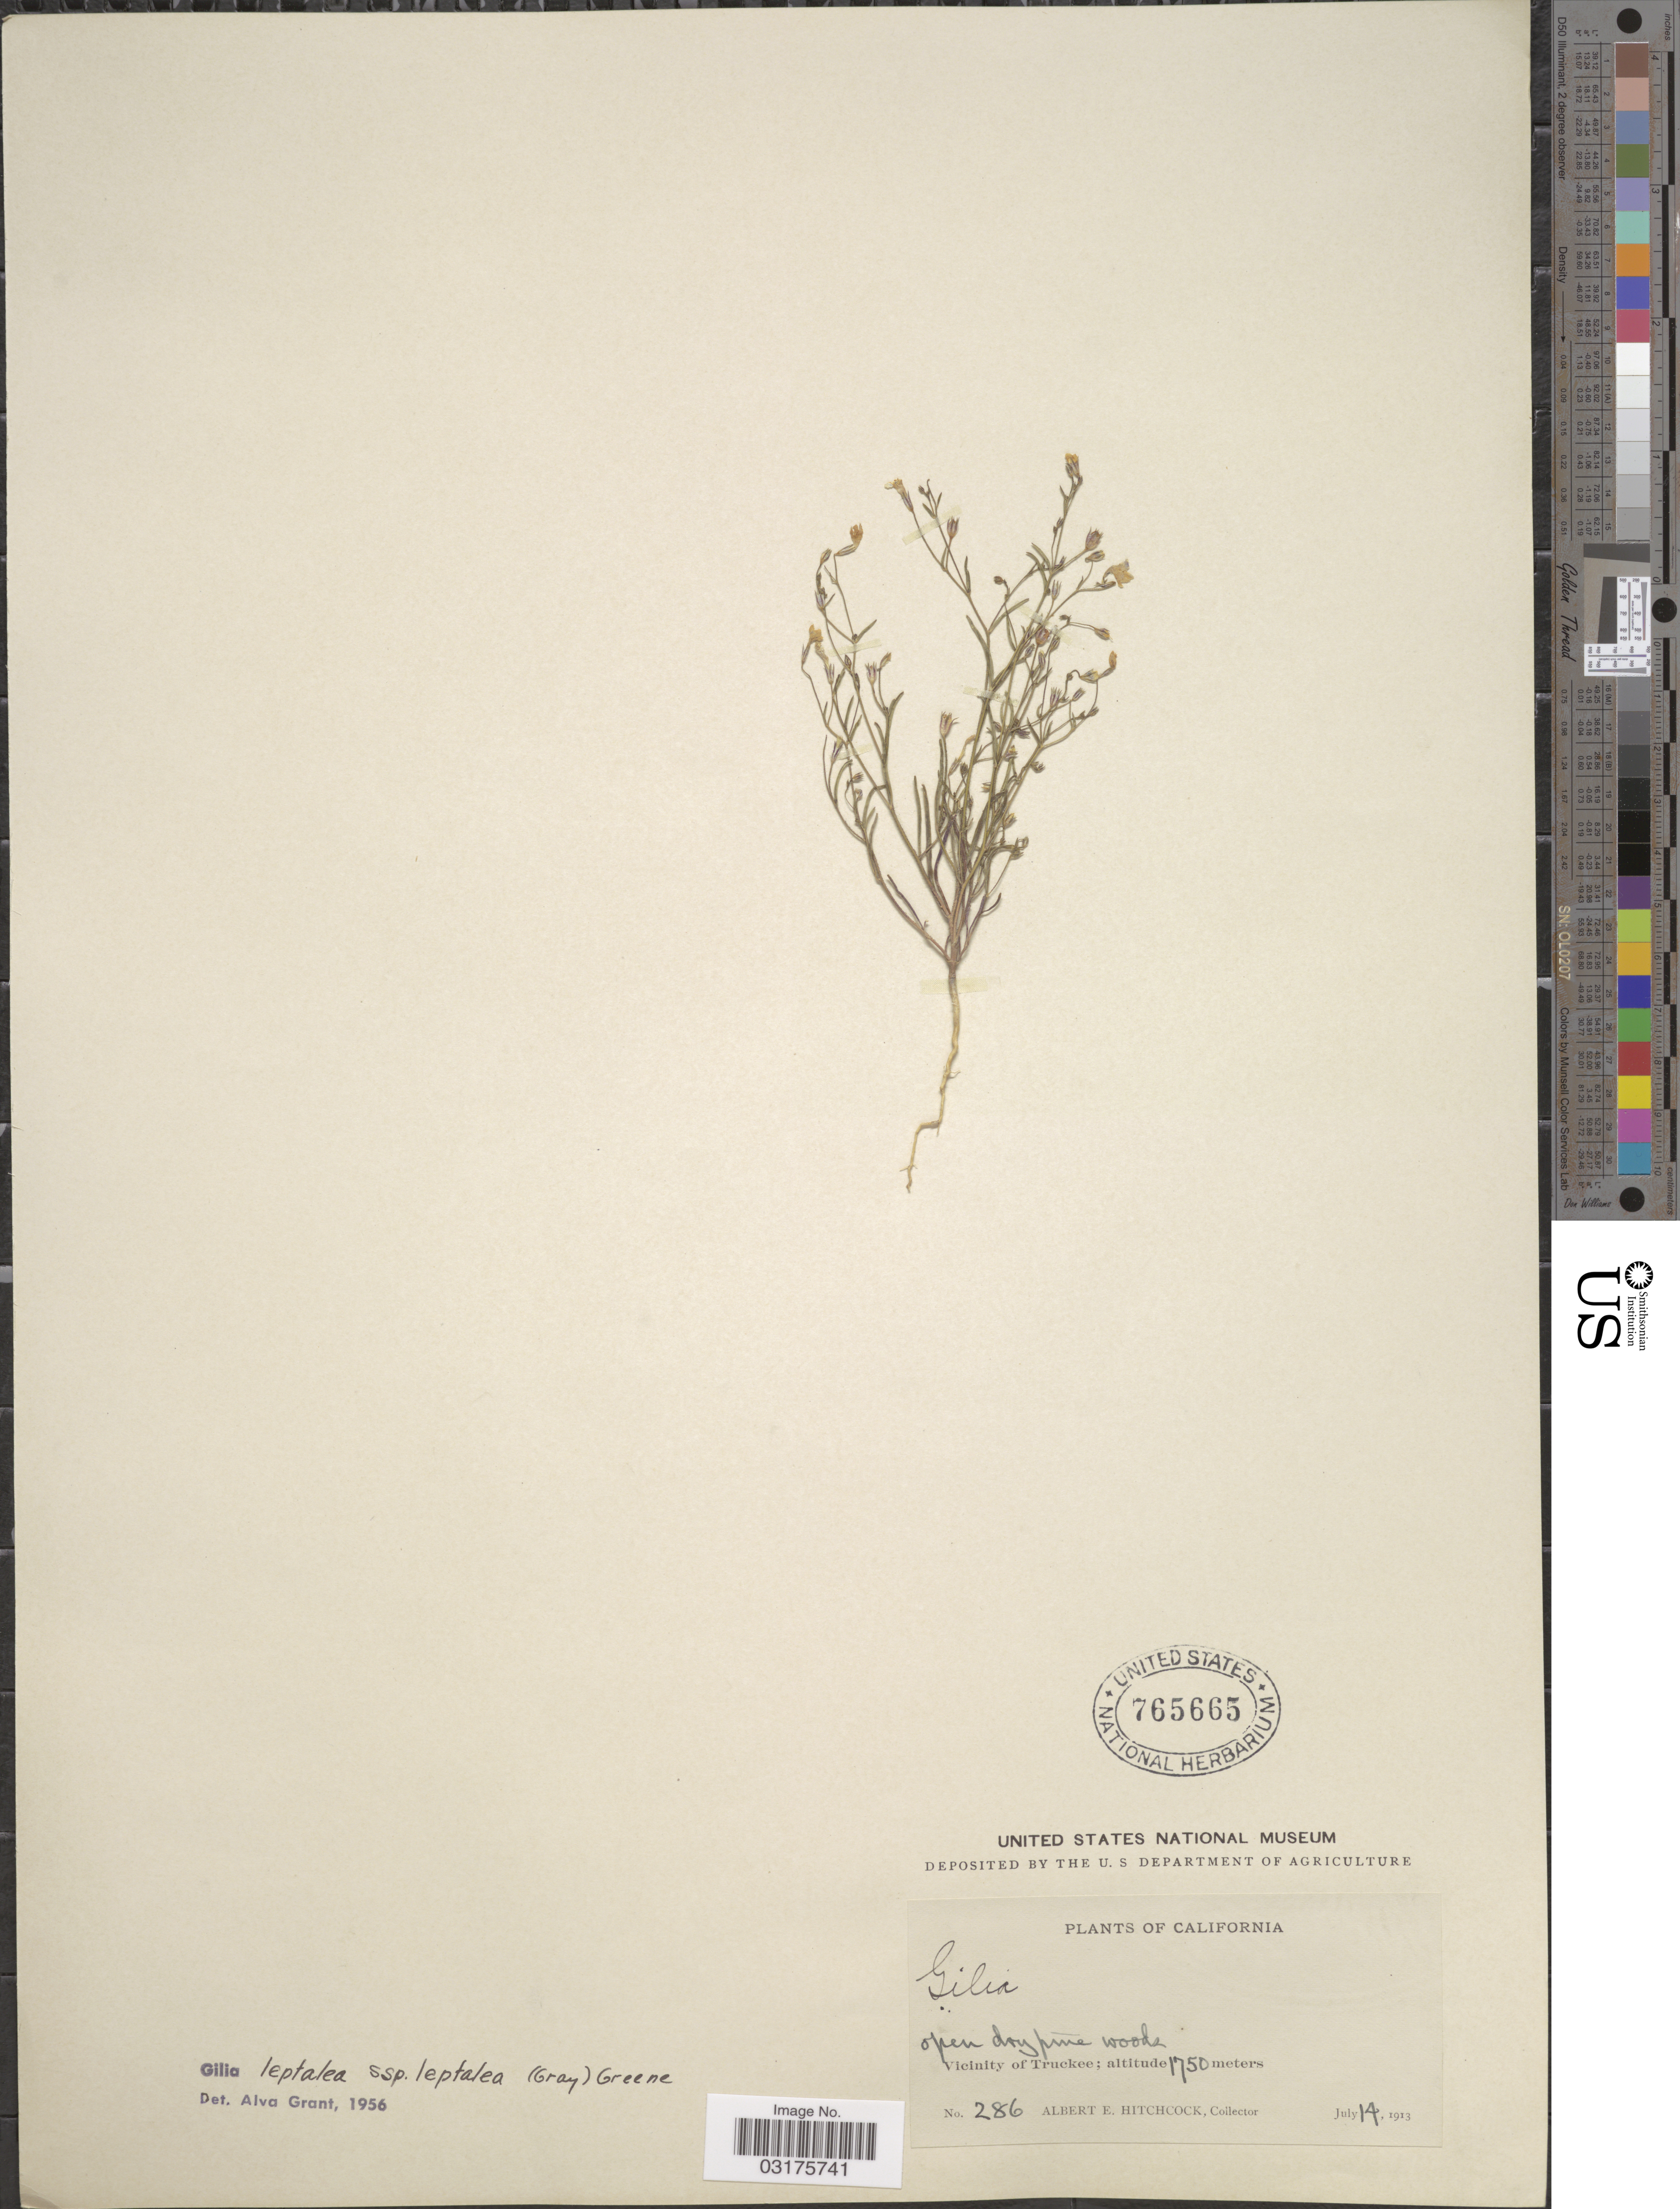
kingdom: Plantae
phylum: Tracheophyta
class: Magnoliopsida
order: Ericales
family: Polemoniaceae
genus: Navarretia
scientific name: Navarretia leptalea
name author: (A. Gray) L.A. Johnson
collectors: A. Hitchcock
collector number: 286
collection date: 1913-07-14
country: United States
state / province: California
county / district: Nevada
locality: Vicinity of Truckee.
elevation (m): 1750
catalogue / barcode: US 765665